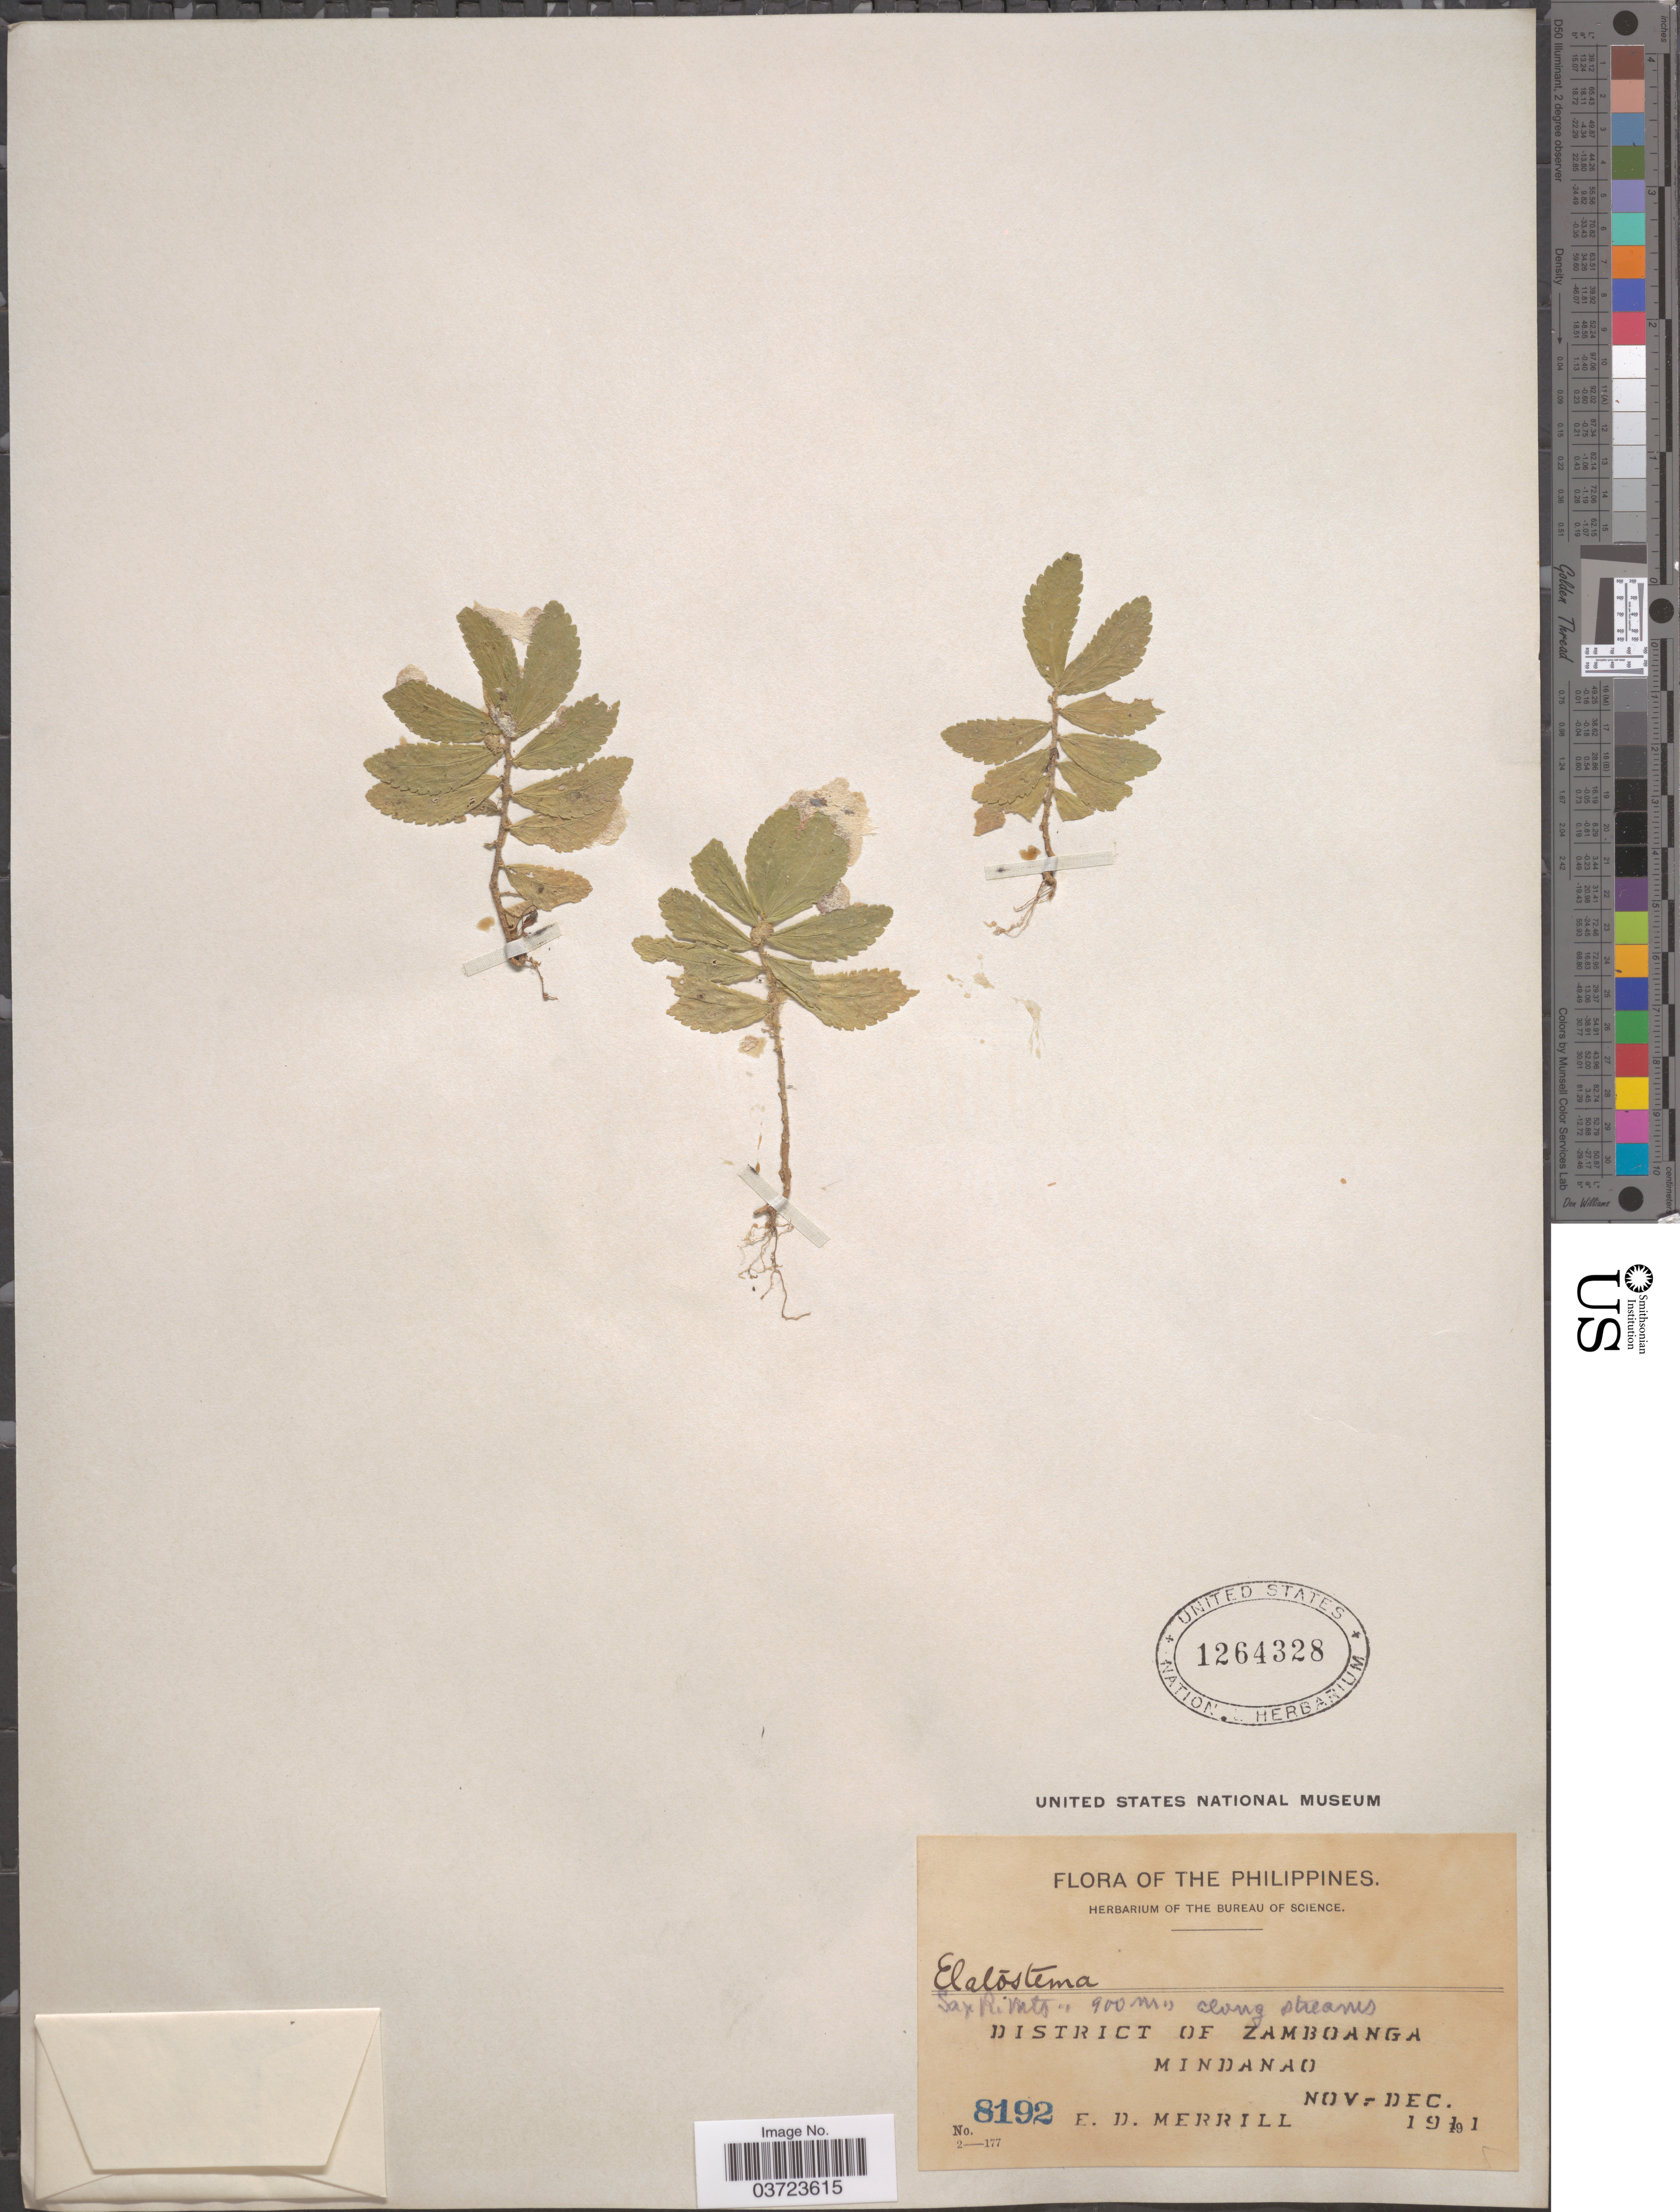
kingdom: Plantae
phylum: Tracheophyta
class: Magnoliopsida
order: Rosales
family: Urticaceae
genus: Elatostema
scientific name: Elatostema sp.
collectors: E. D. Merrill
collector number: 8192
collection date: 1911-11/1911-12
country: Philippines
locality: Sax Ri Mts. District of Zamboanga. Mindanao.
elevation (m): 900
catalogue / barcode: US 1264328